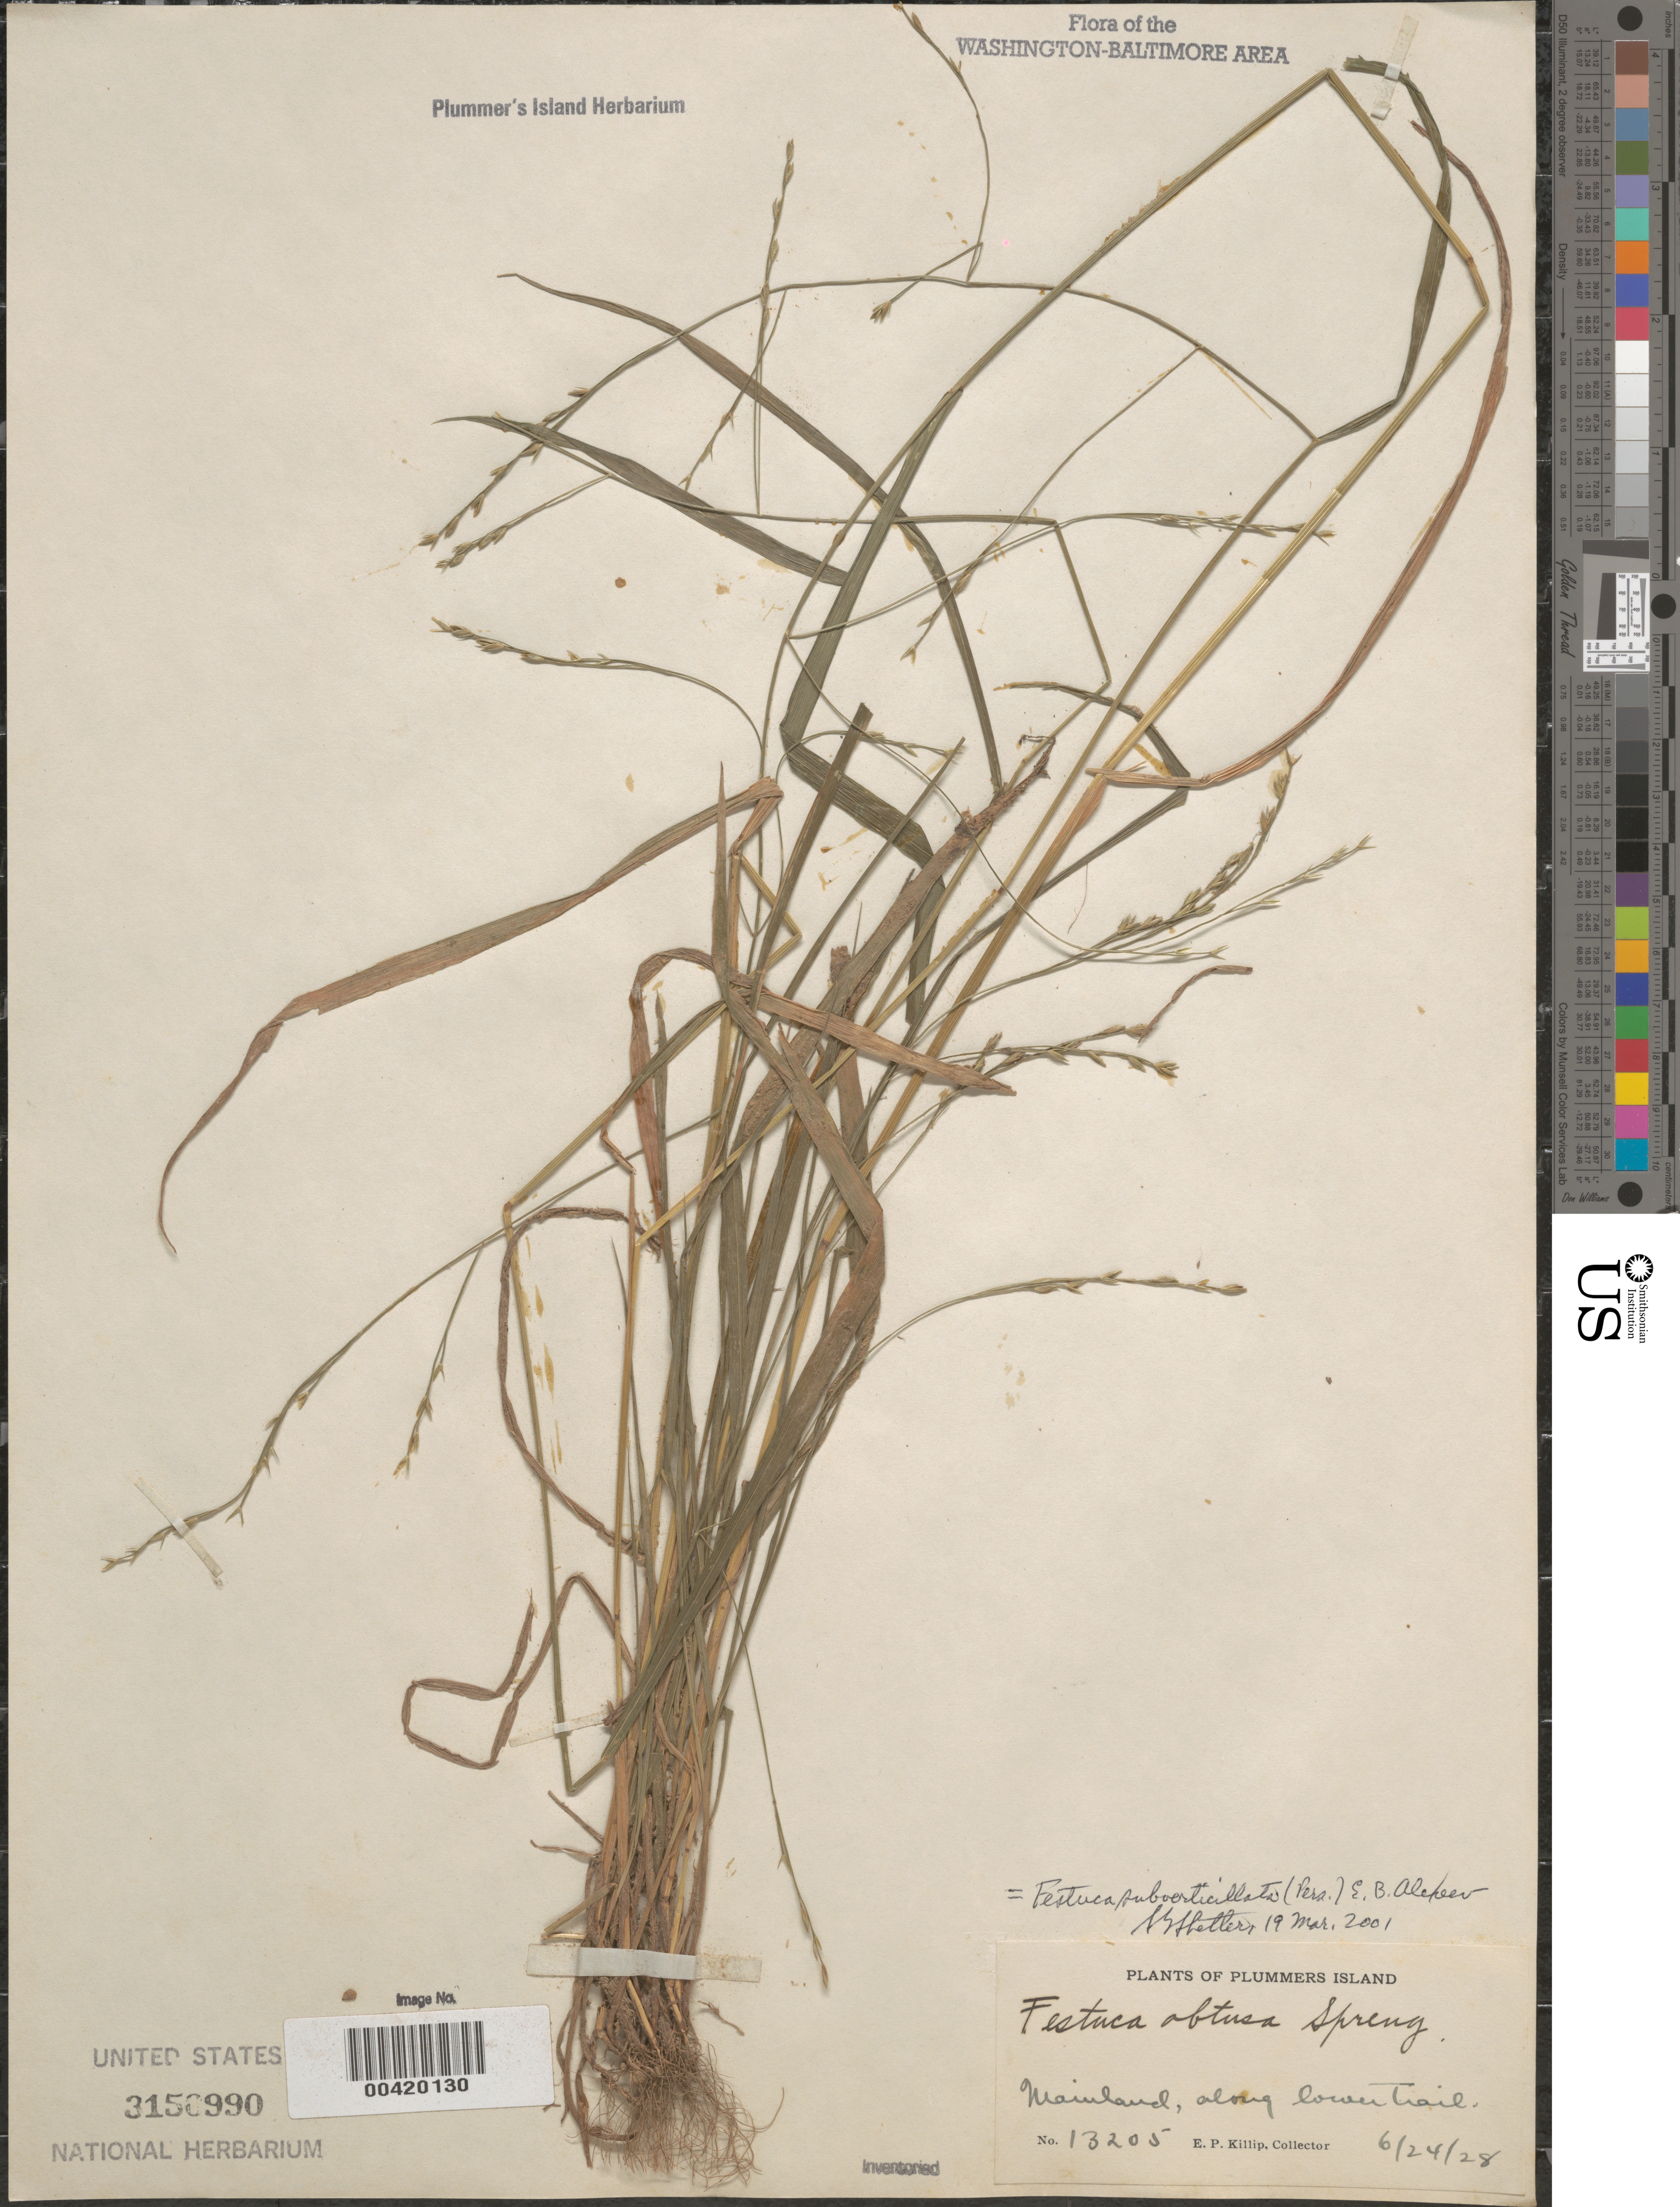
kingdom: Plantae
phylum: Tracheophyta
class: Liliopsida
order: Poales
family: Poaceae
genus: Festuca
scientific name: Festuca subverticillata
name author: (Pers.) E.B. Alexeev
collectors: E. P. Killip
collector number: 13205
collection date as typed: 24 Jun 1928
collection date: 1928-06-24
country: United States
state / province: Maryland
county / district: Montgomery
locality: Plummer's Island; Mainland, along lower Trail C. & O. Canal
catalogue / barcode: US 3150990